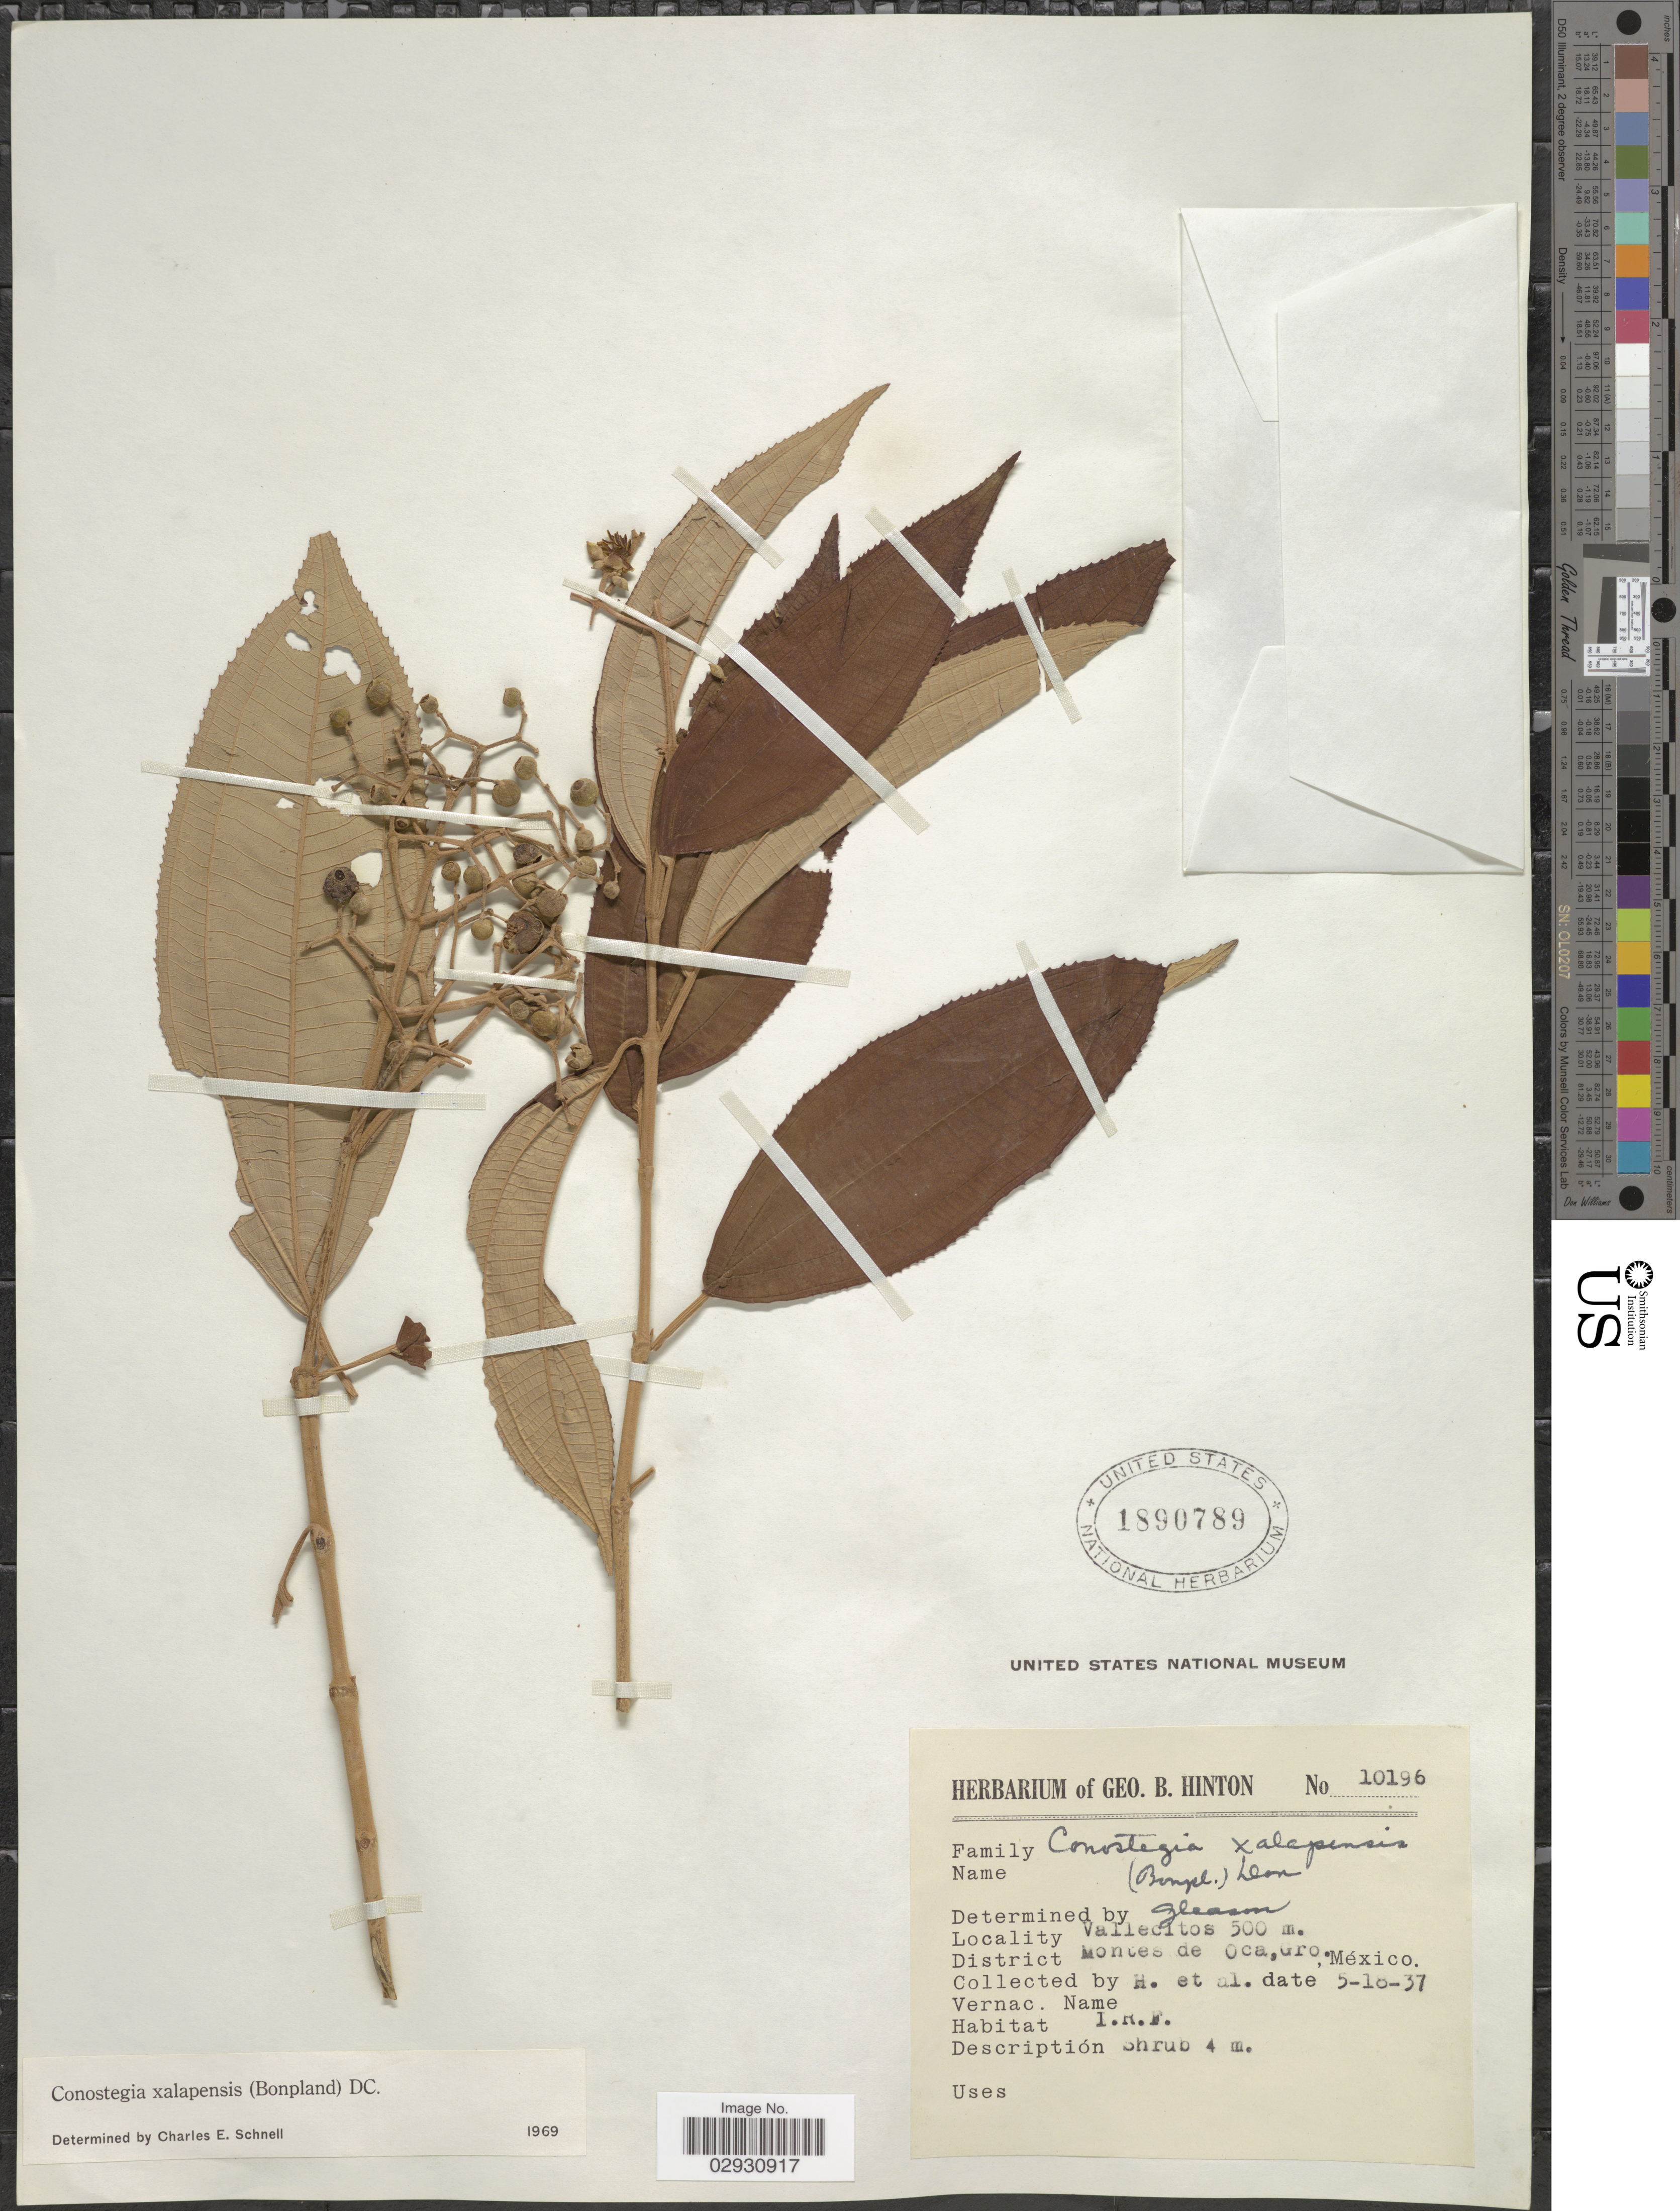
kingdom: Plantae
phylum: Tracheophyta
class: Magnoliopsida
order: Myrtales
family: Melastomataceae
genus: Conostegia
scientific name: Conostegia quadrangularis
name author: Schltdl. ex Steud.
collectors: G. B. Hinton & et al.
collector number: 10196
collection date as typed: Transcribed d/m/y: 18/5/37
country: Mexico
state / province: Guerrero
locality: Vallecitos, District Montes de Oca.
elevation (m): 500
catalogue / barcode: US 1890789